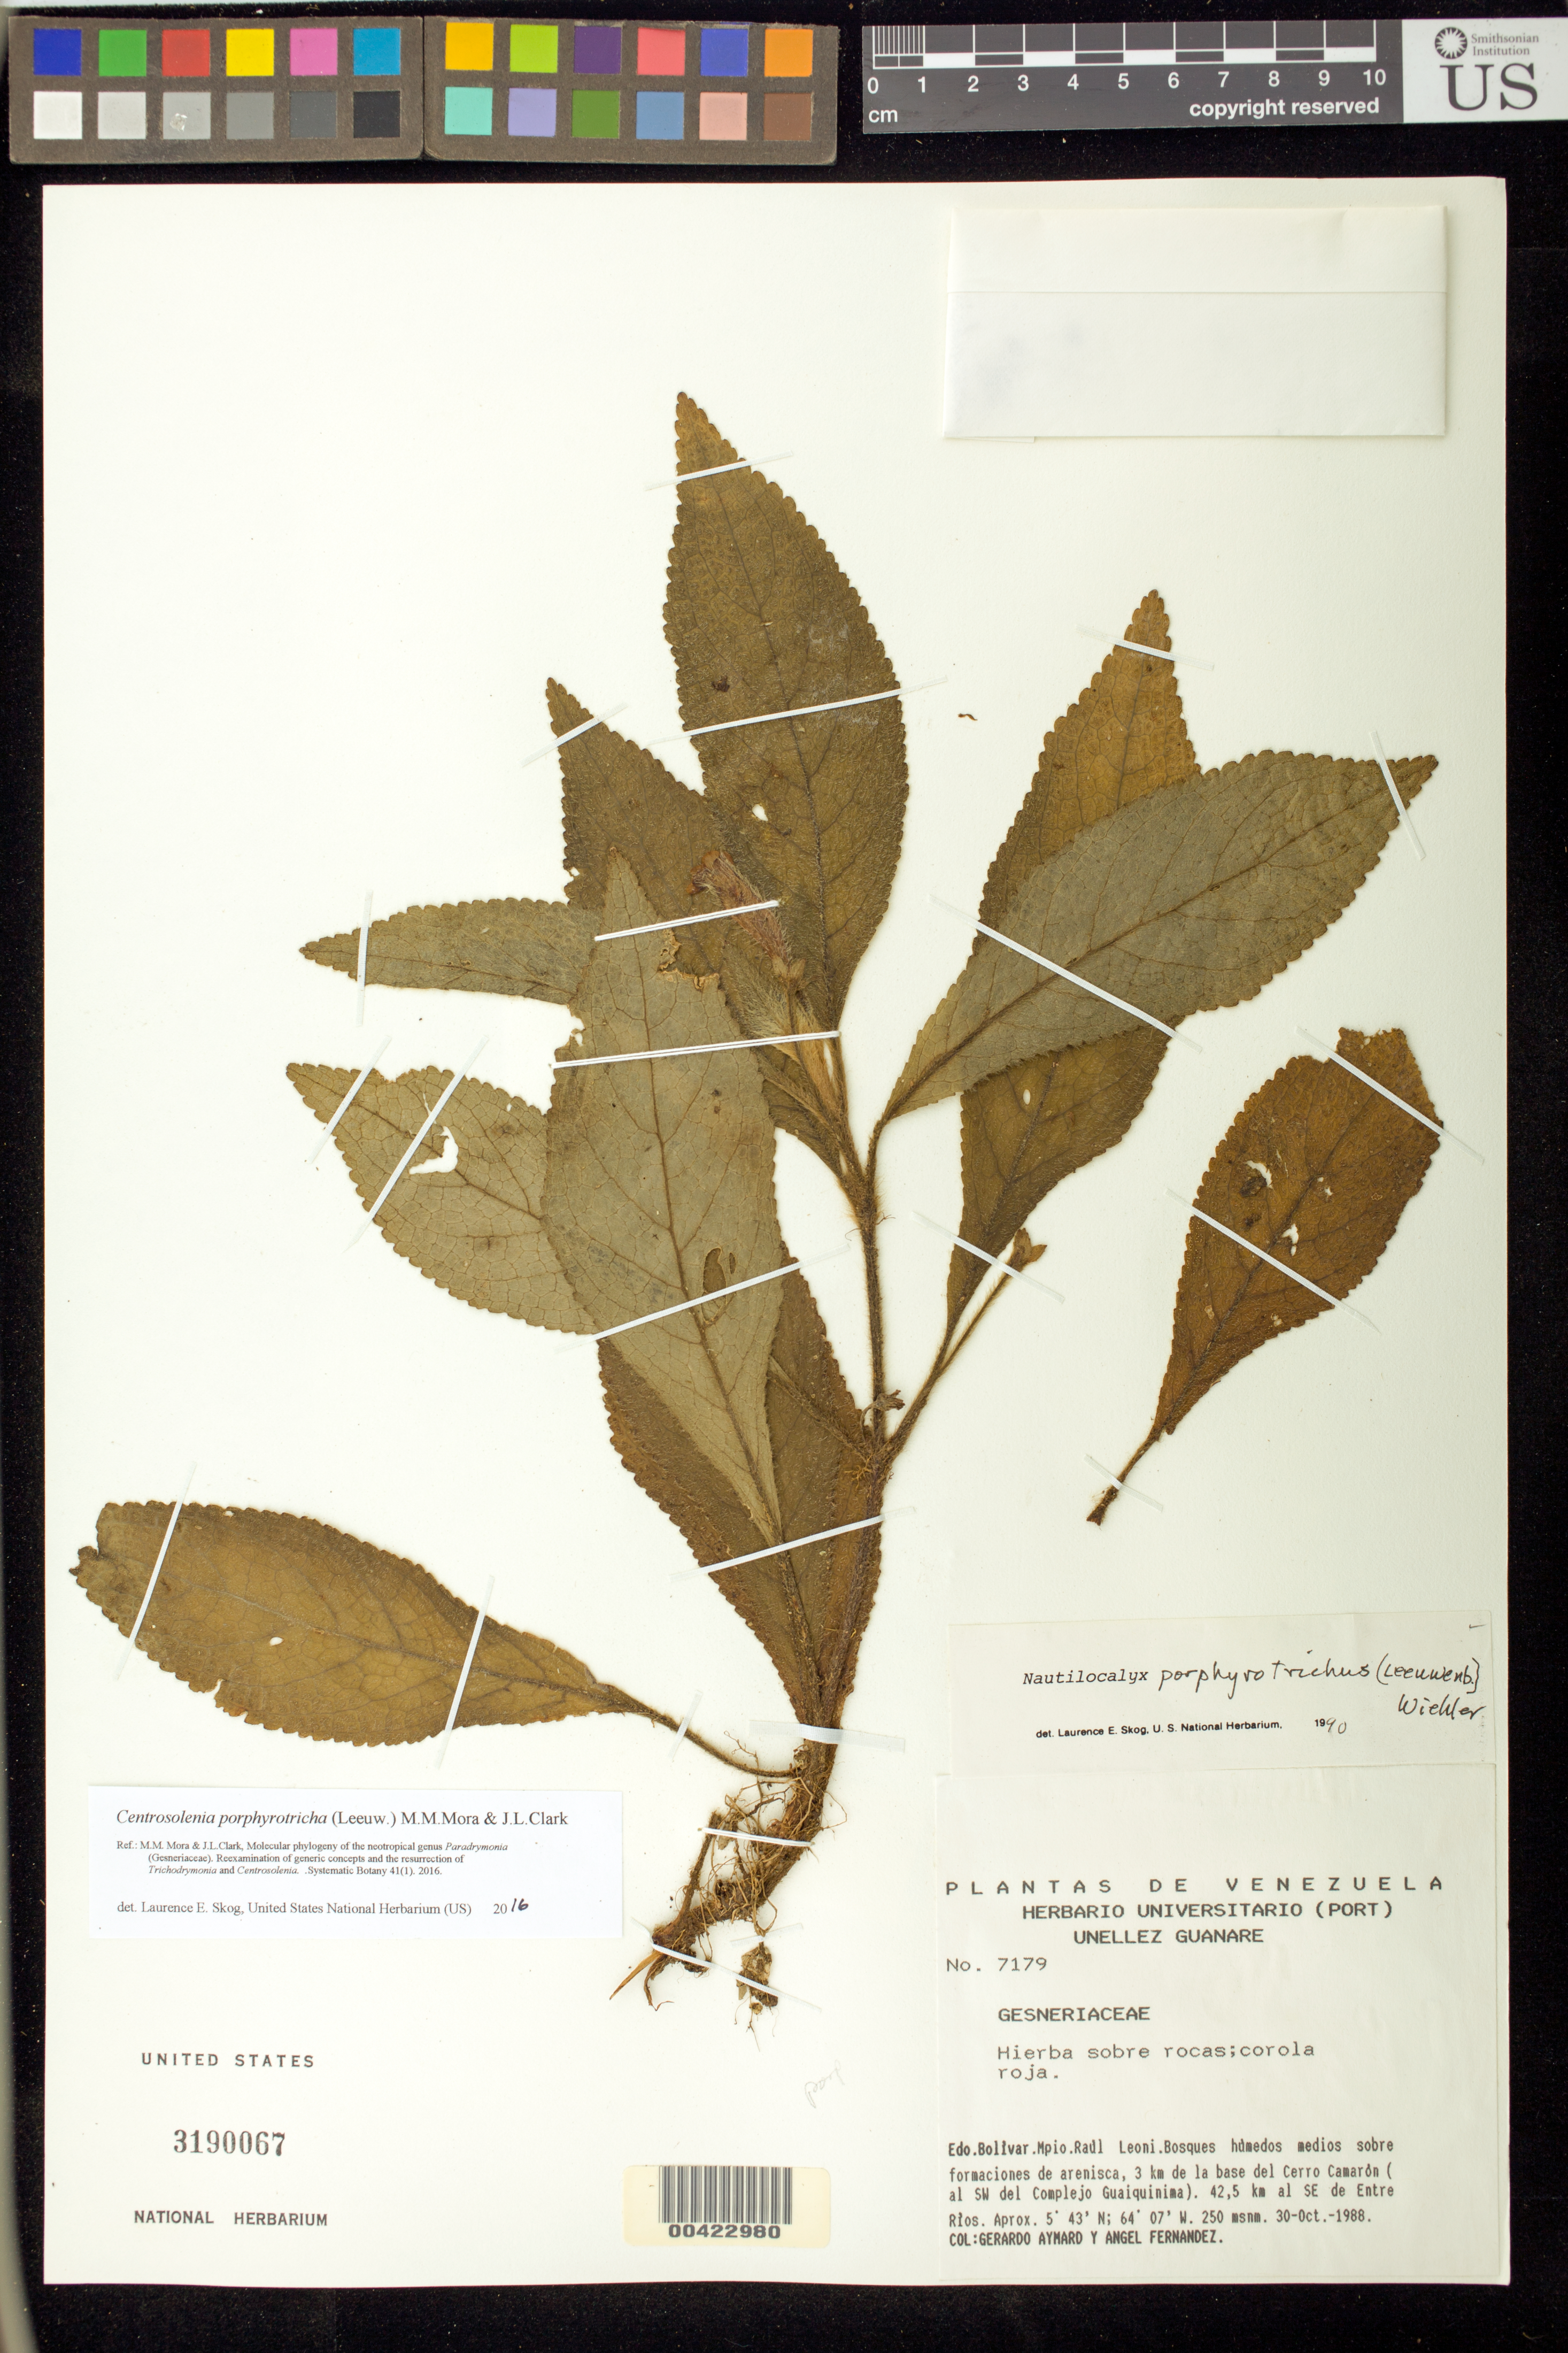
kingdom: Plantae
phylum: Tracheophyta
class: Magnoliopsida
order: Lamiales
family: Gesneriaceae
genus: Centrosolenia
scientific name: Centrosolenia porphyrotricha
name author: (Leeuw.) M.M. Mora & J.L. Clark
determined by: Skog, Laurence E.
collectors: G. A. Aymard & A. Fernandez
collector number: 7179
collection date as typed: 30 Oct 1988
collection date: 1988-10-30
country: Venezuela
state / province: Bolívar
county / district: Angostura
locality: Mpio. Raúl Leoni [=Angostura].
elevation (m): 250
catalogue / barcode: US 3190067